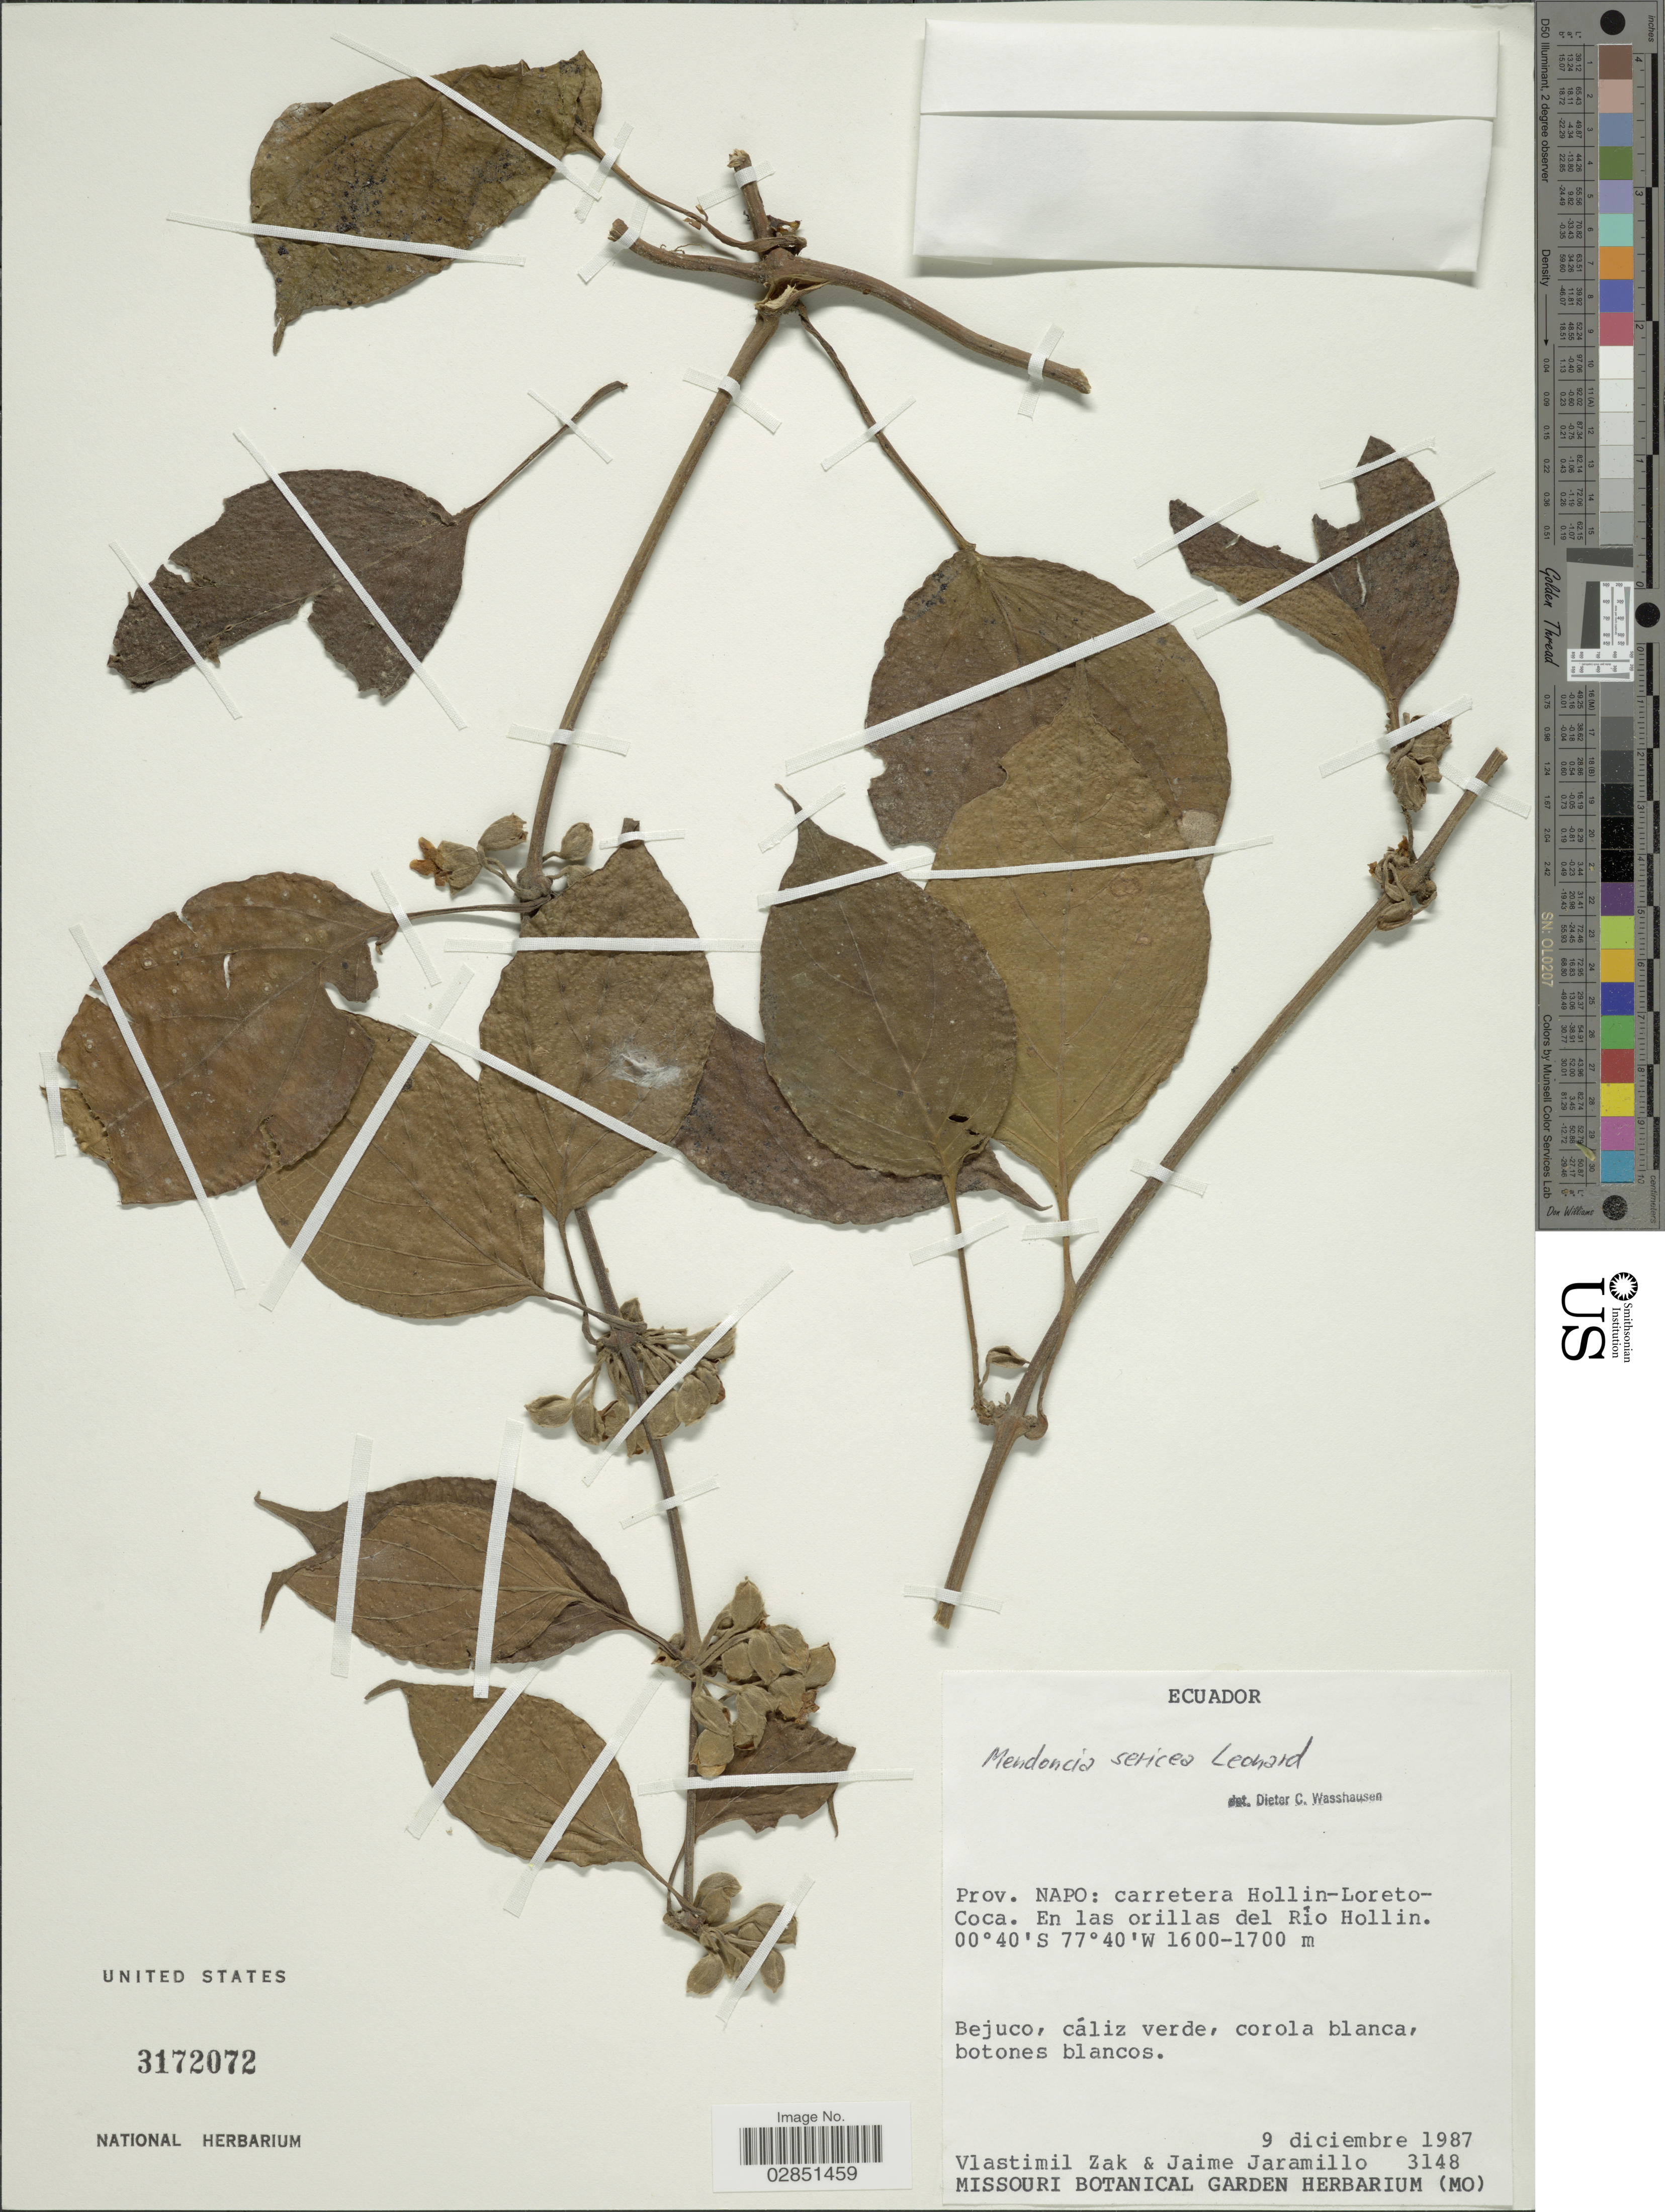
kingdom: Plantae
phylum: Tracheophyta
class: Magnoliopsida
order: Lamiales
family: Acanthaceae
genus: Mendoncia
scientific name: Mendoncia sericea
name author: Leonard ex Wassh.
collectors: V. Zak & J. Jaramillo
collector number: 3148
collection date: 1987-12-09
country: Ecuador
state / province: Napo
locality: Prov. Napo: carretera Hollin-Loreto-Coca. En las orillas del Rio Hollin.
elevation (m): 1600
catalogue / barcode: US 3172072